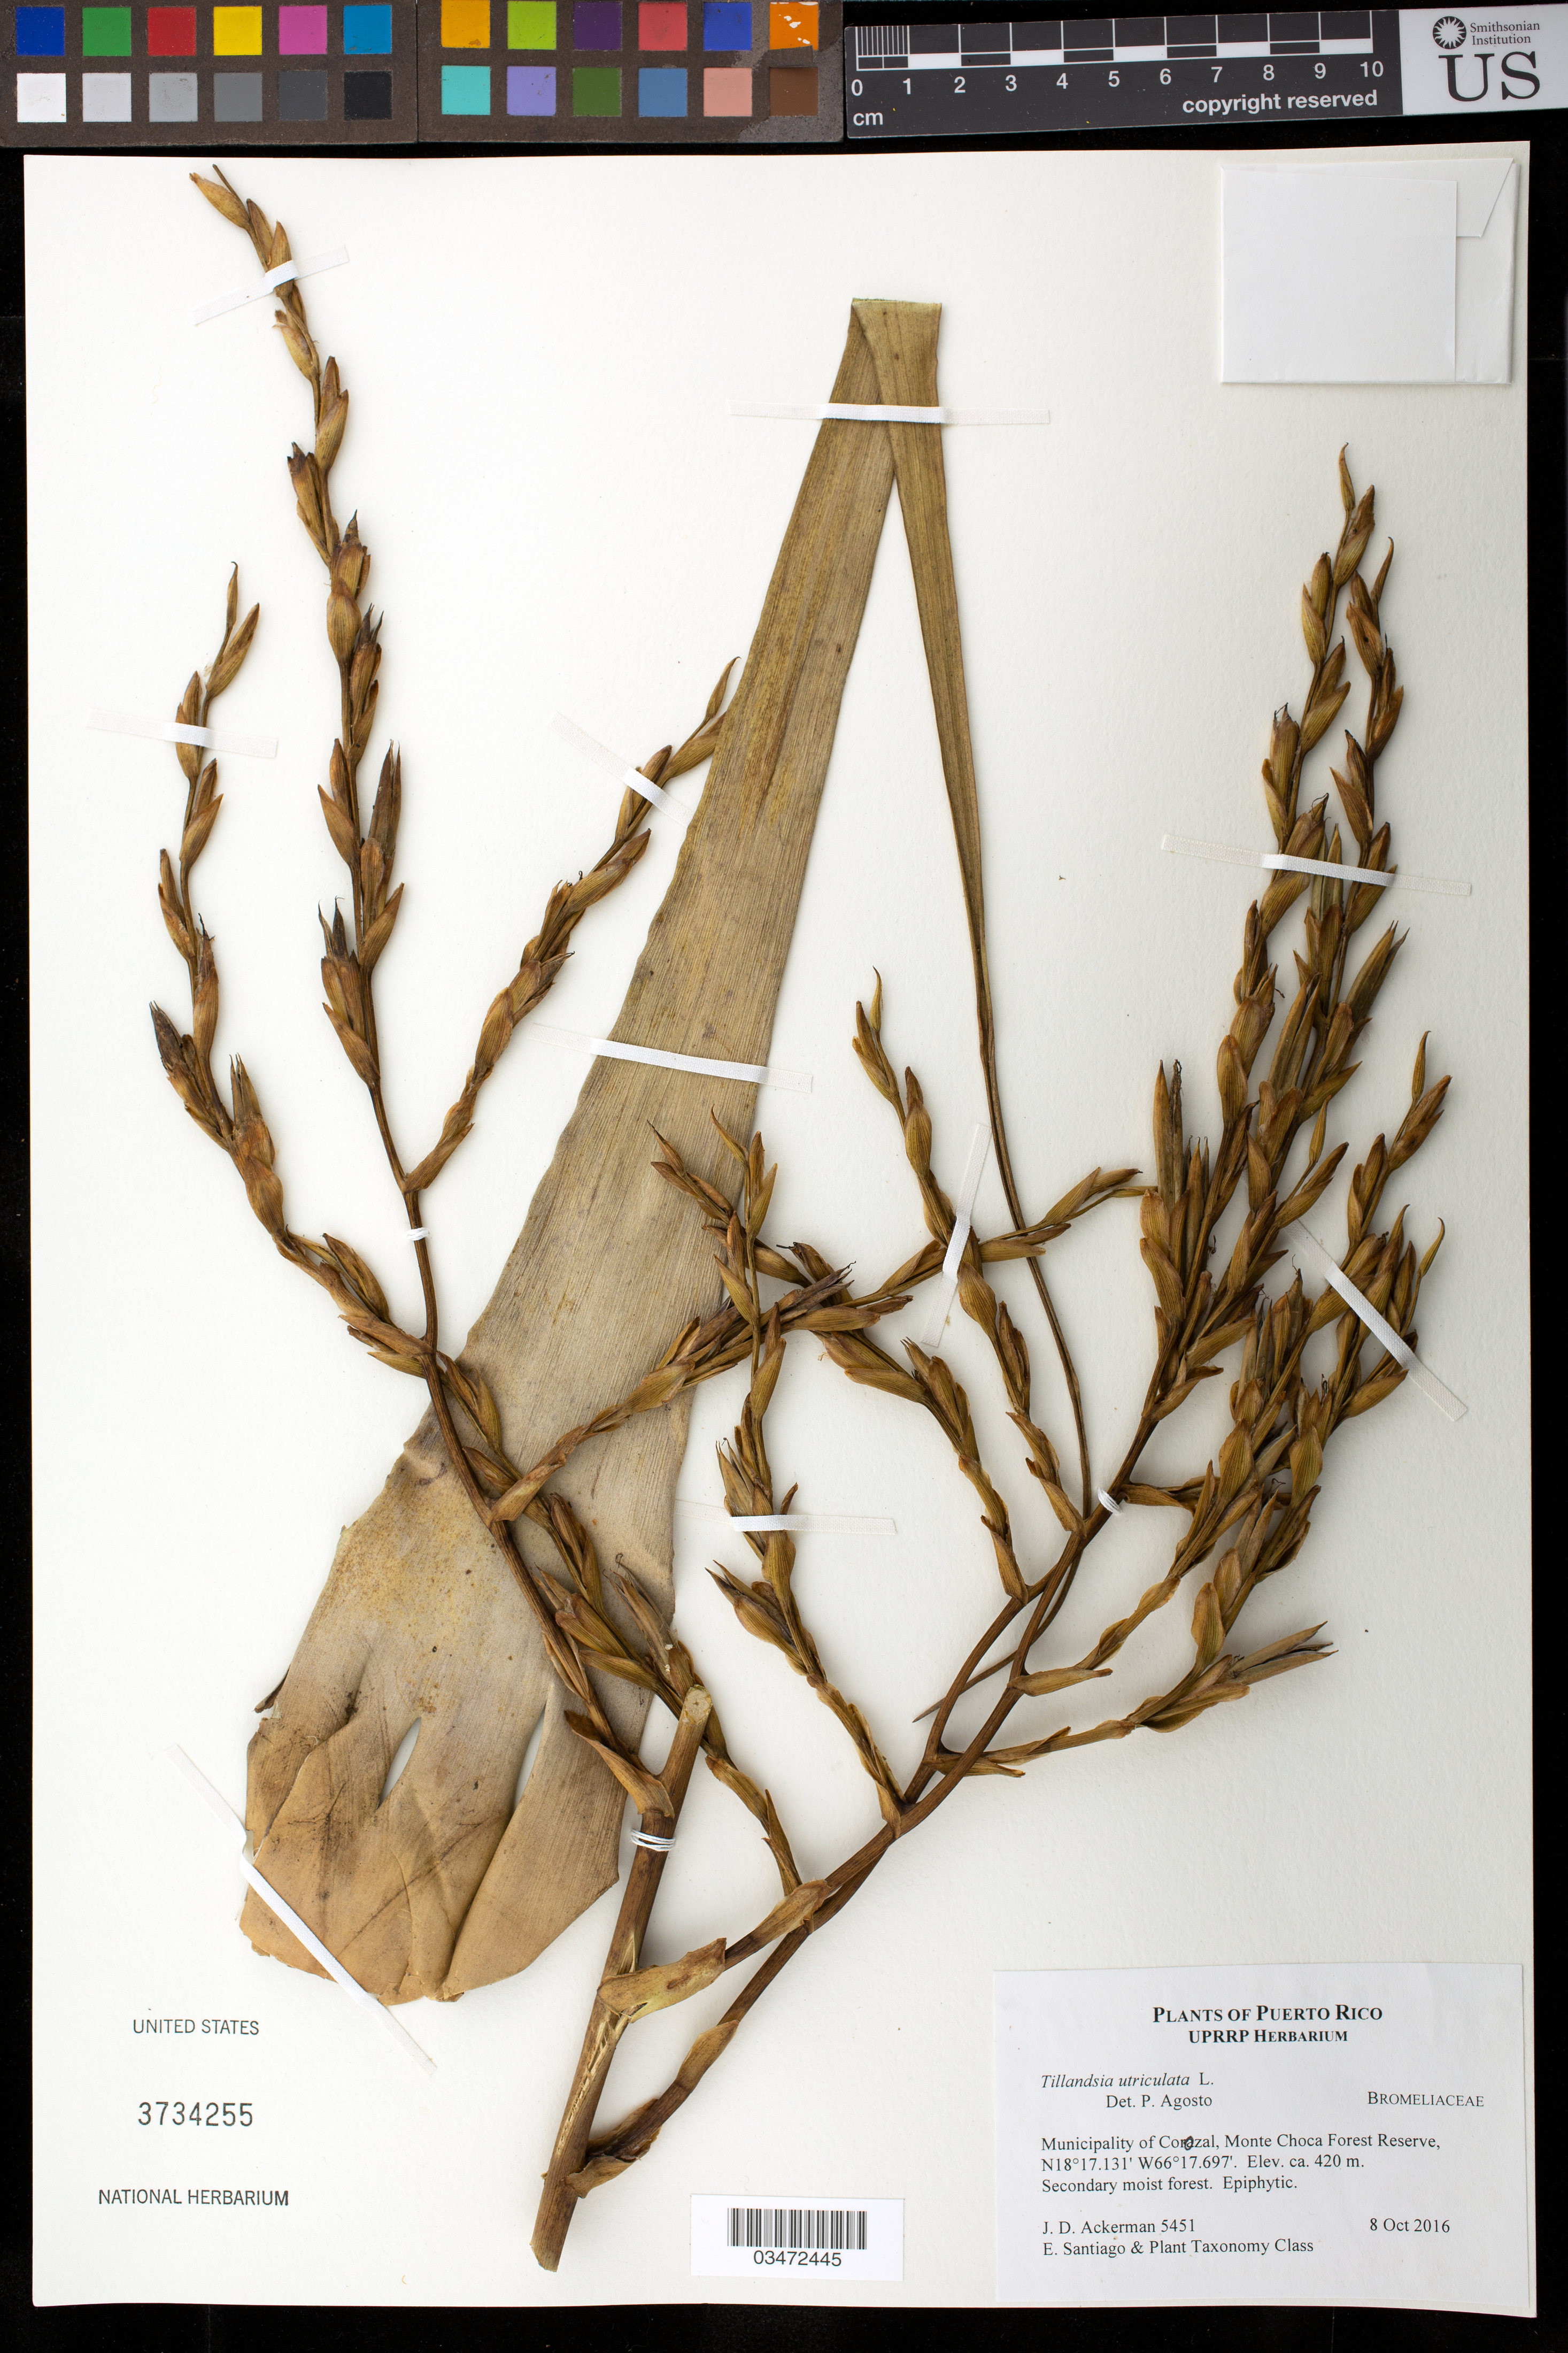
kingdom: Plantae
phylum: Tracheophyta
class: Liliopsida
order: Poales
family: Bromeliaceae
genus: Tillandsia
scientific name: Tillandsia utriculata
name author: L.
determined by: Agosto, P.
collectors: J. D. Ackerman, E. Santiago & UPR Plant Taxonomy Class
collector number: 5451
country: Puerto Rico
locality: Mun. Corozal, Monte Choca Forest Reserve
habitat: Secondary moist forest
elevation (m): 420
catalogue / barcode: US 3734255